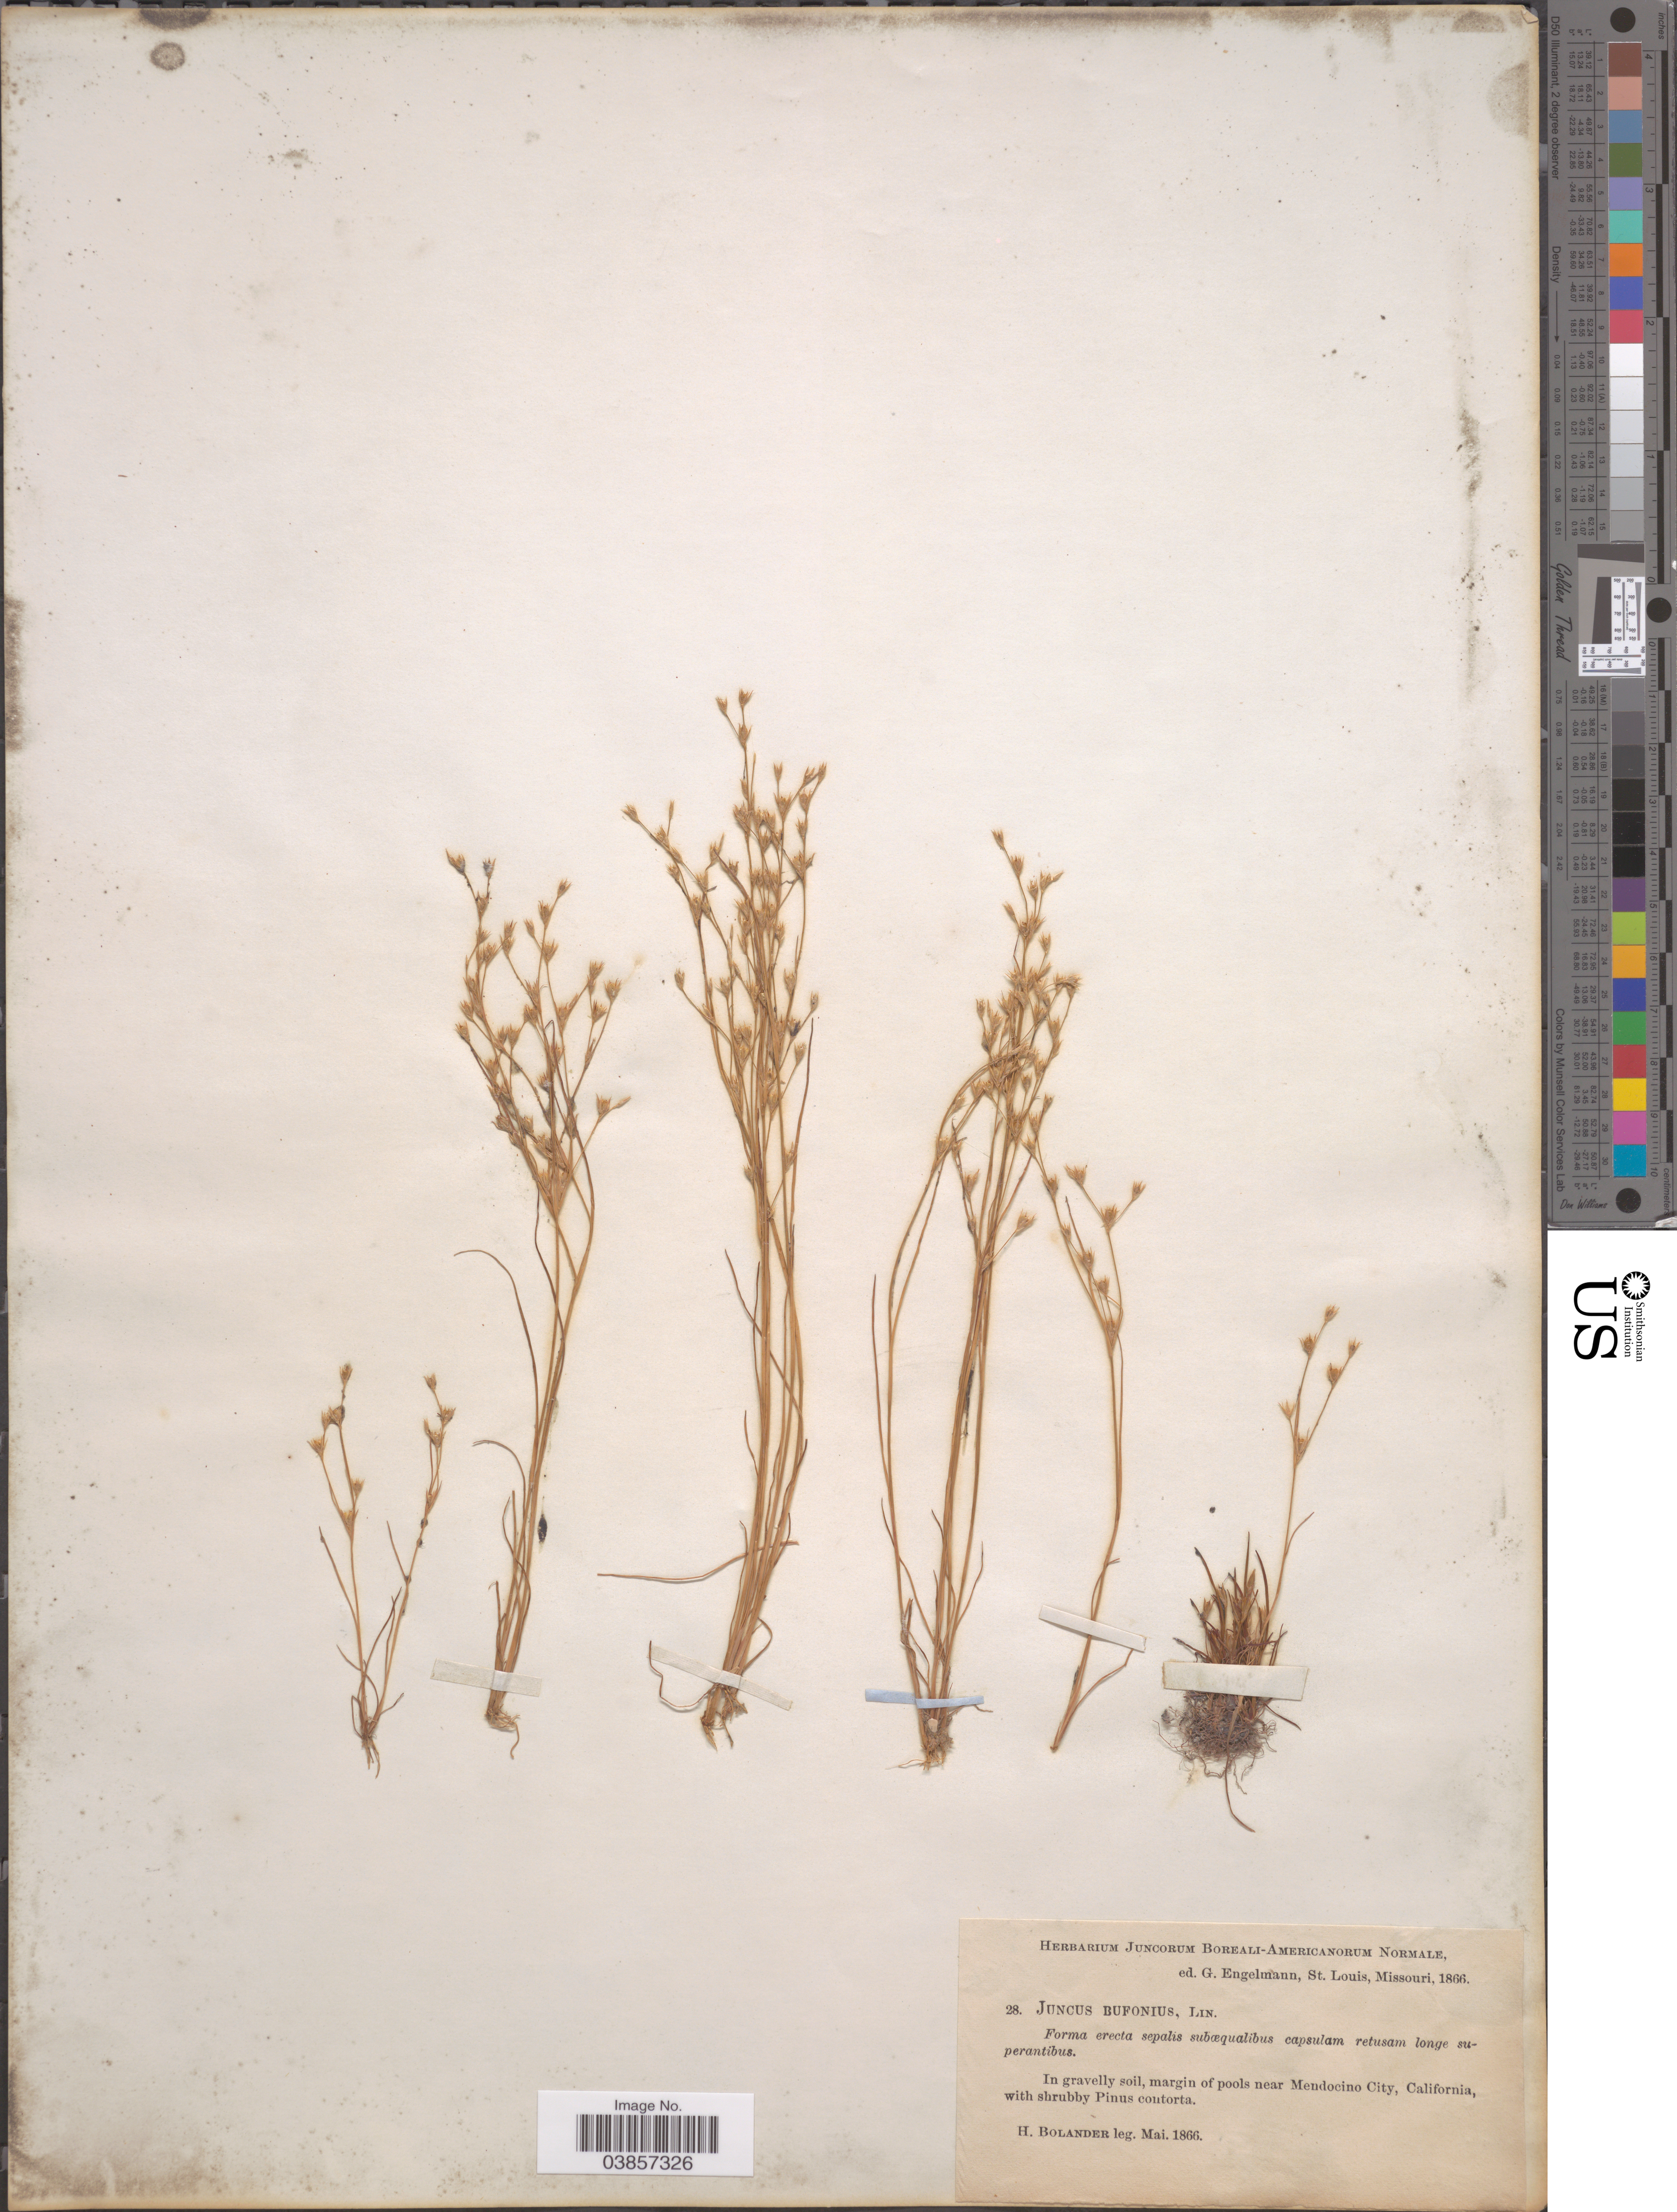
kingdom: Plantae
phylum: Tracheophyta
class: Liliopsida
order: Poales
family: Juncaceae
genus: Juncus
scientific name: Juncus sphaerocarpus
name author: Nees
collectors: H. Bolander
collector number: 28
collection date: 1866-05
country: United States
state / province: California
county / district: Mendocino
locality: In gravelly soil, margin of pools near Mendocino City.